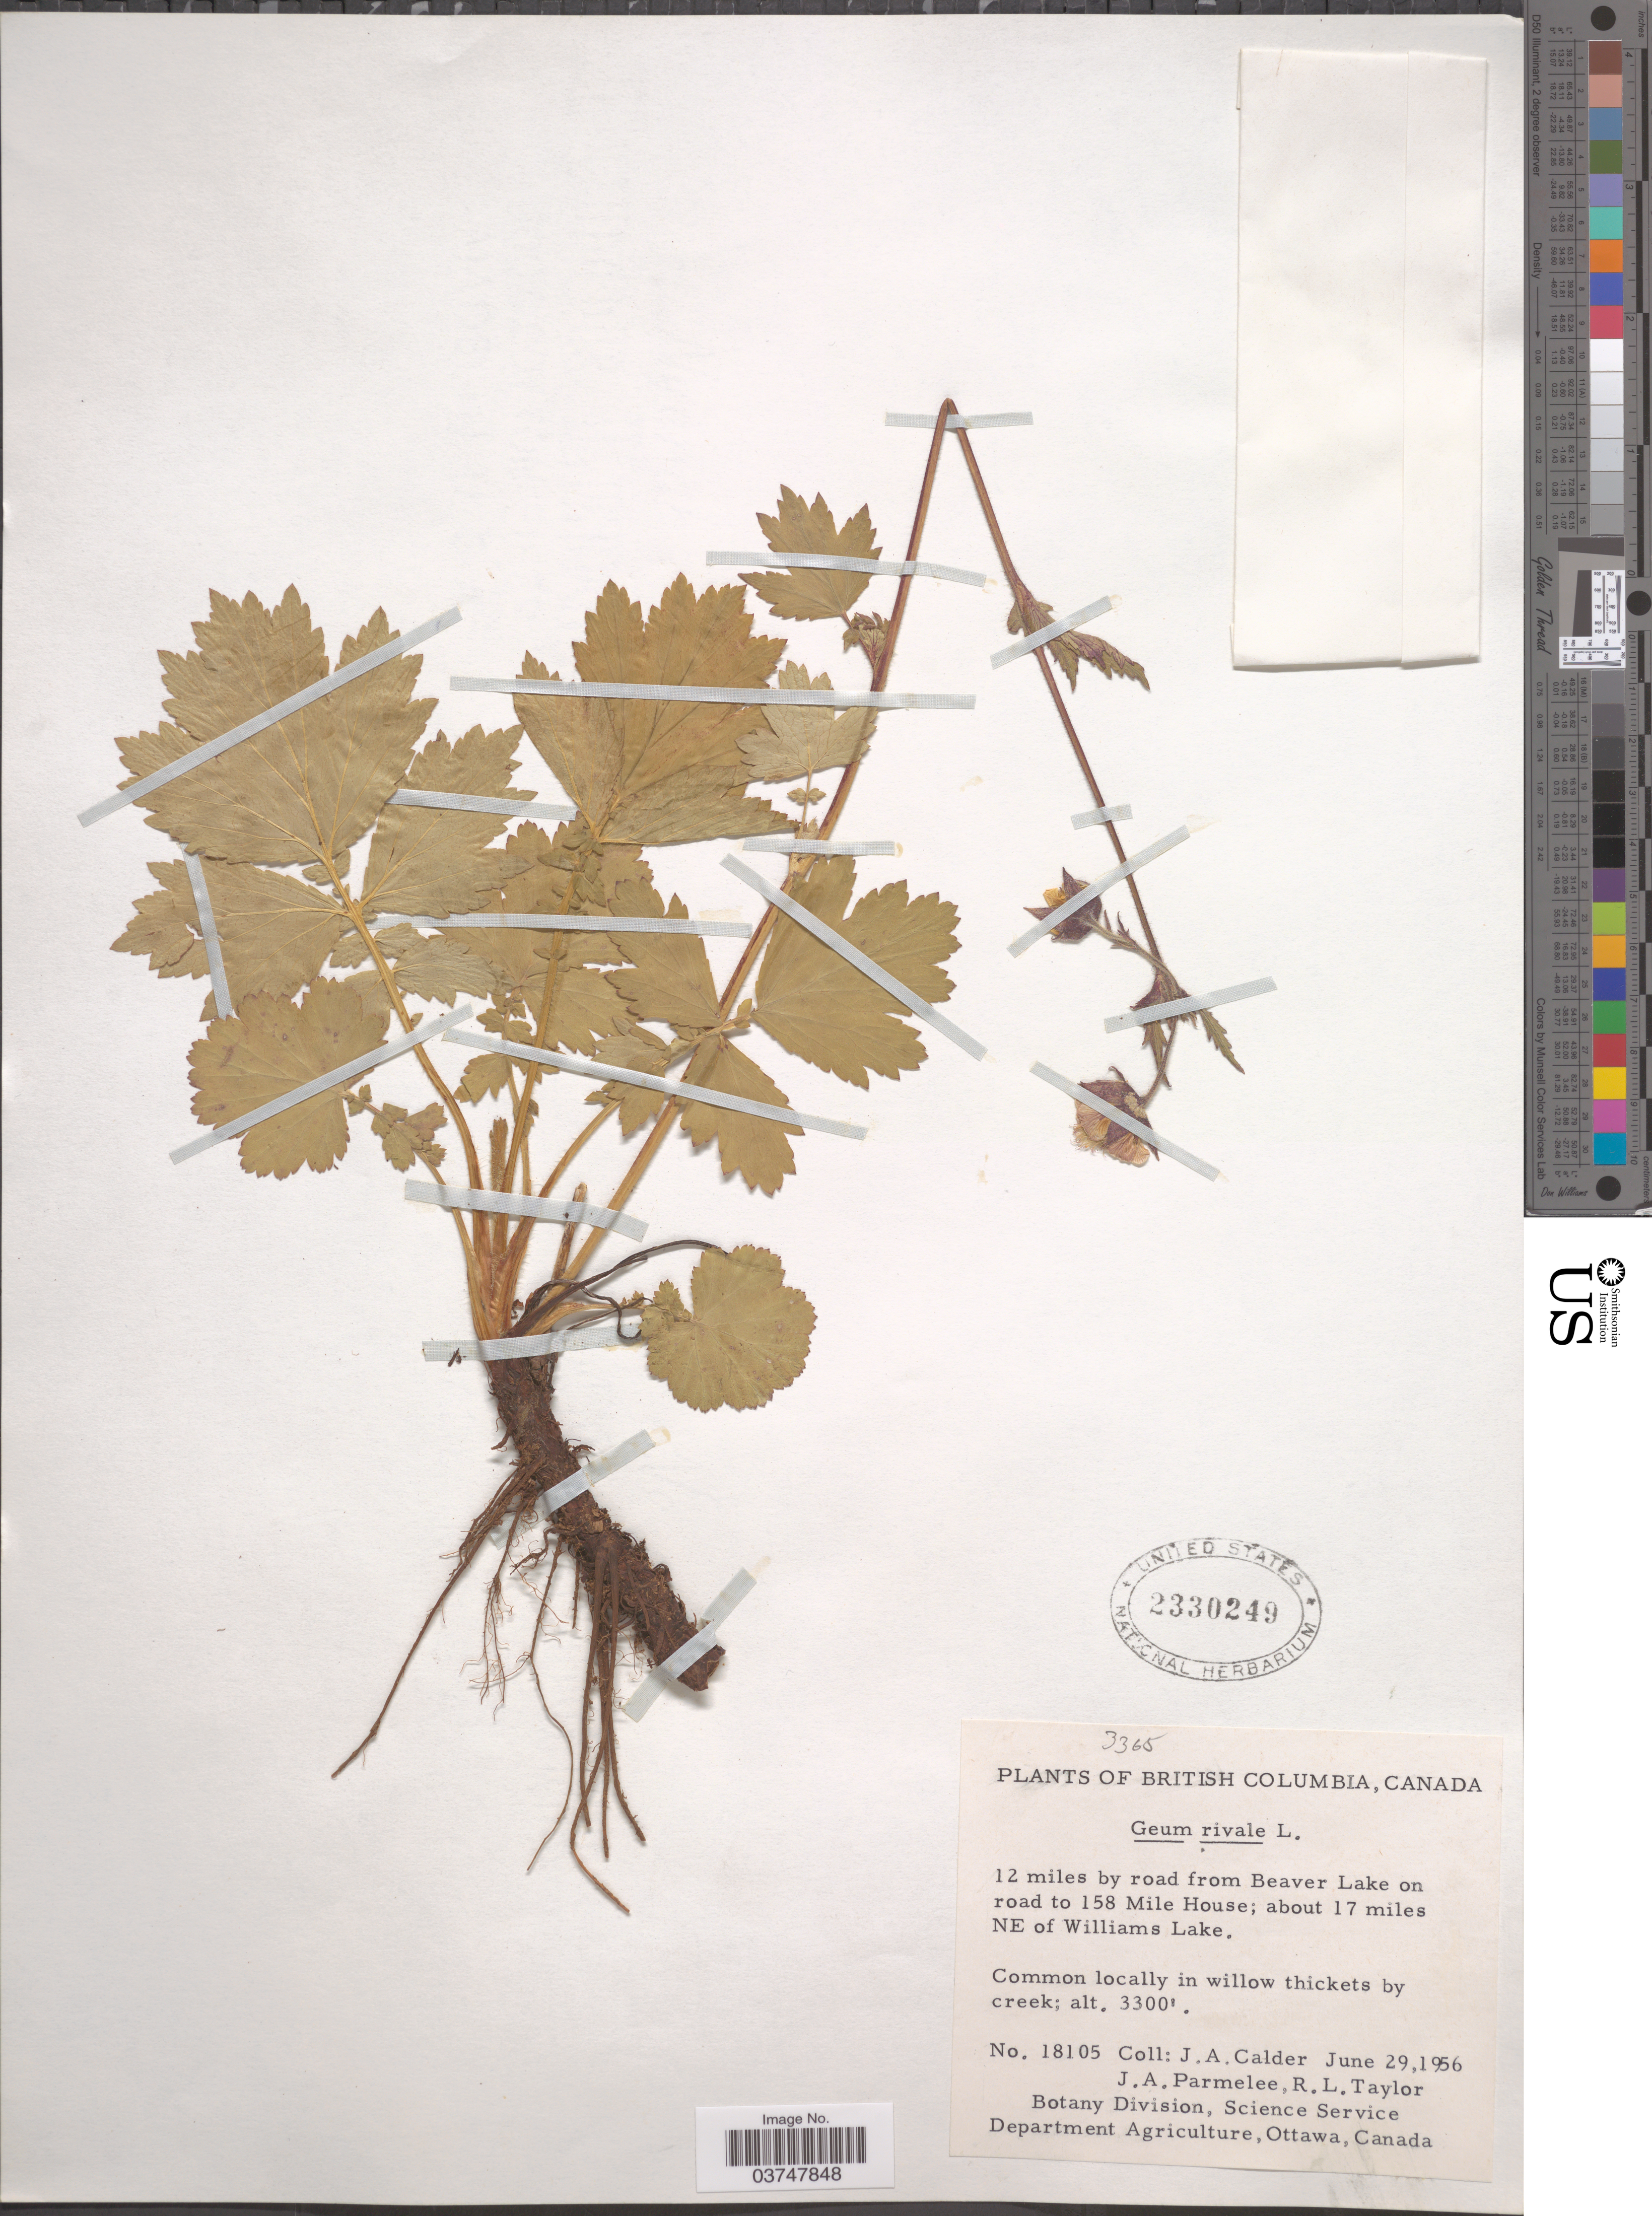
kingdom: Plantae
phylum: Tracheophyta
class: Magnoliopsida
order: Rosales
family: Rosaceae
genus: Geum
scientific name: Geum rivale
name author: L.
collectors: J. A. Calder, J. A. Parmelee & R. Taylor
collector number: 18105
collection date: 1956-06-29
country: Canada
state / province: British Columbia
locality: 12 miles by road from Beaver Lake on road to 158 Mile House; about 17 miles NE of Williams Lake.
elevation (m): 1006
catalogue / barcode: US 2330249